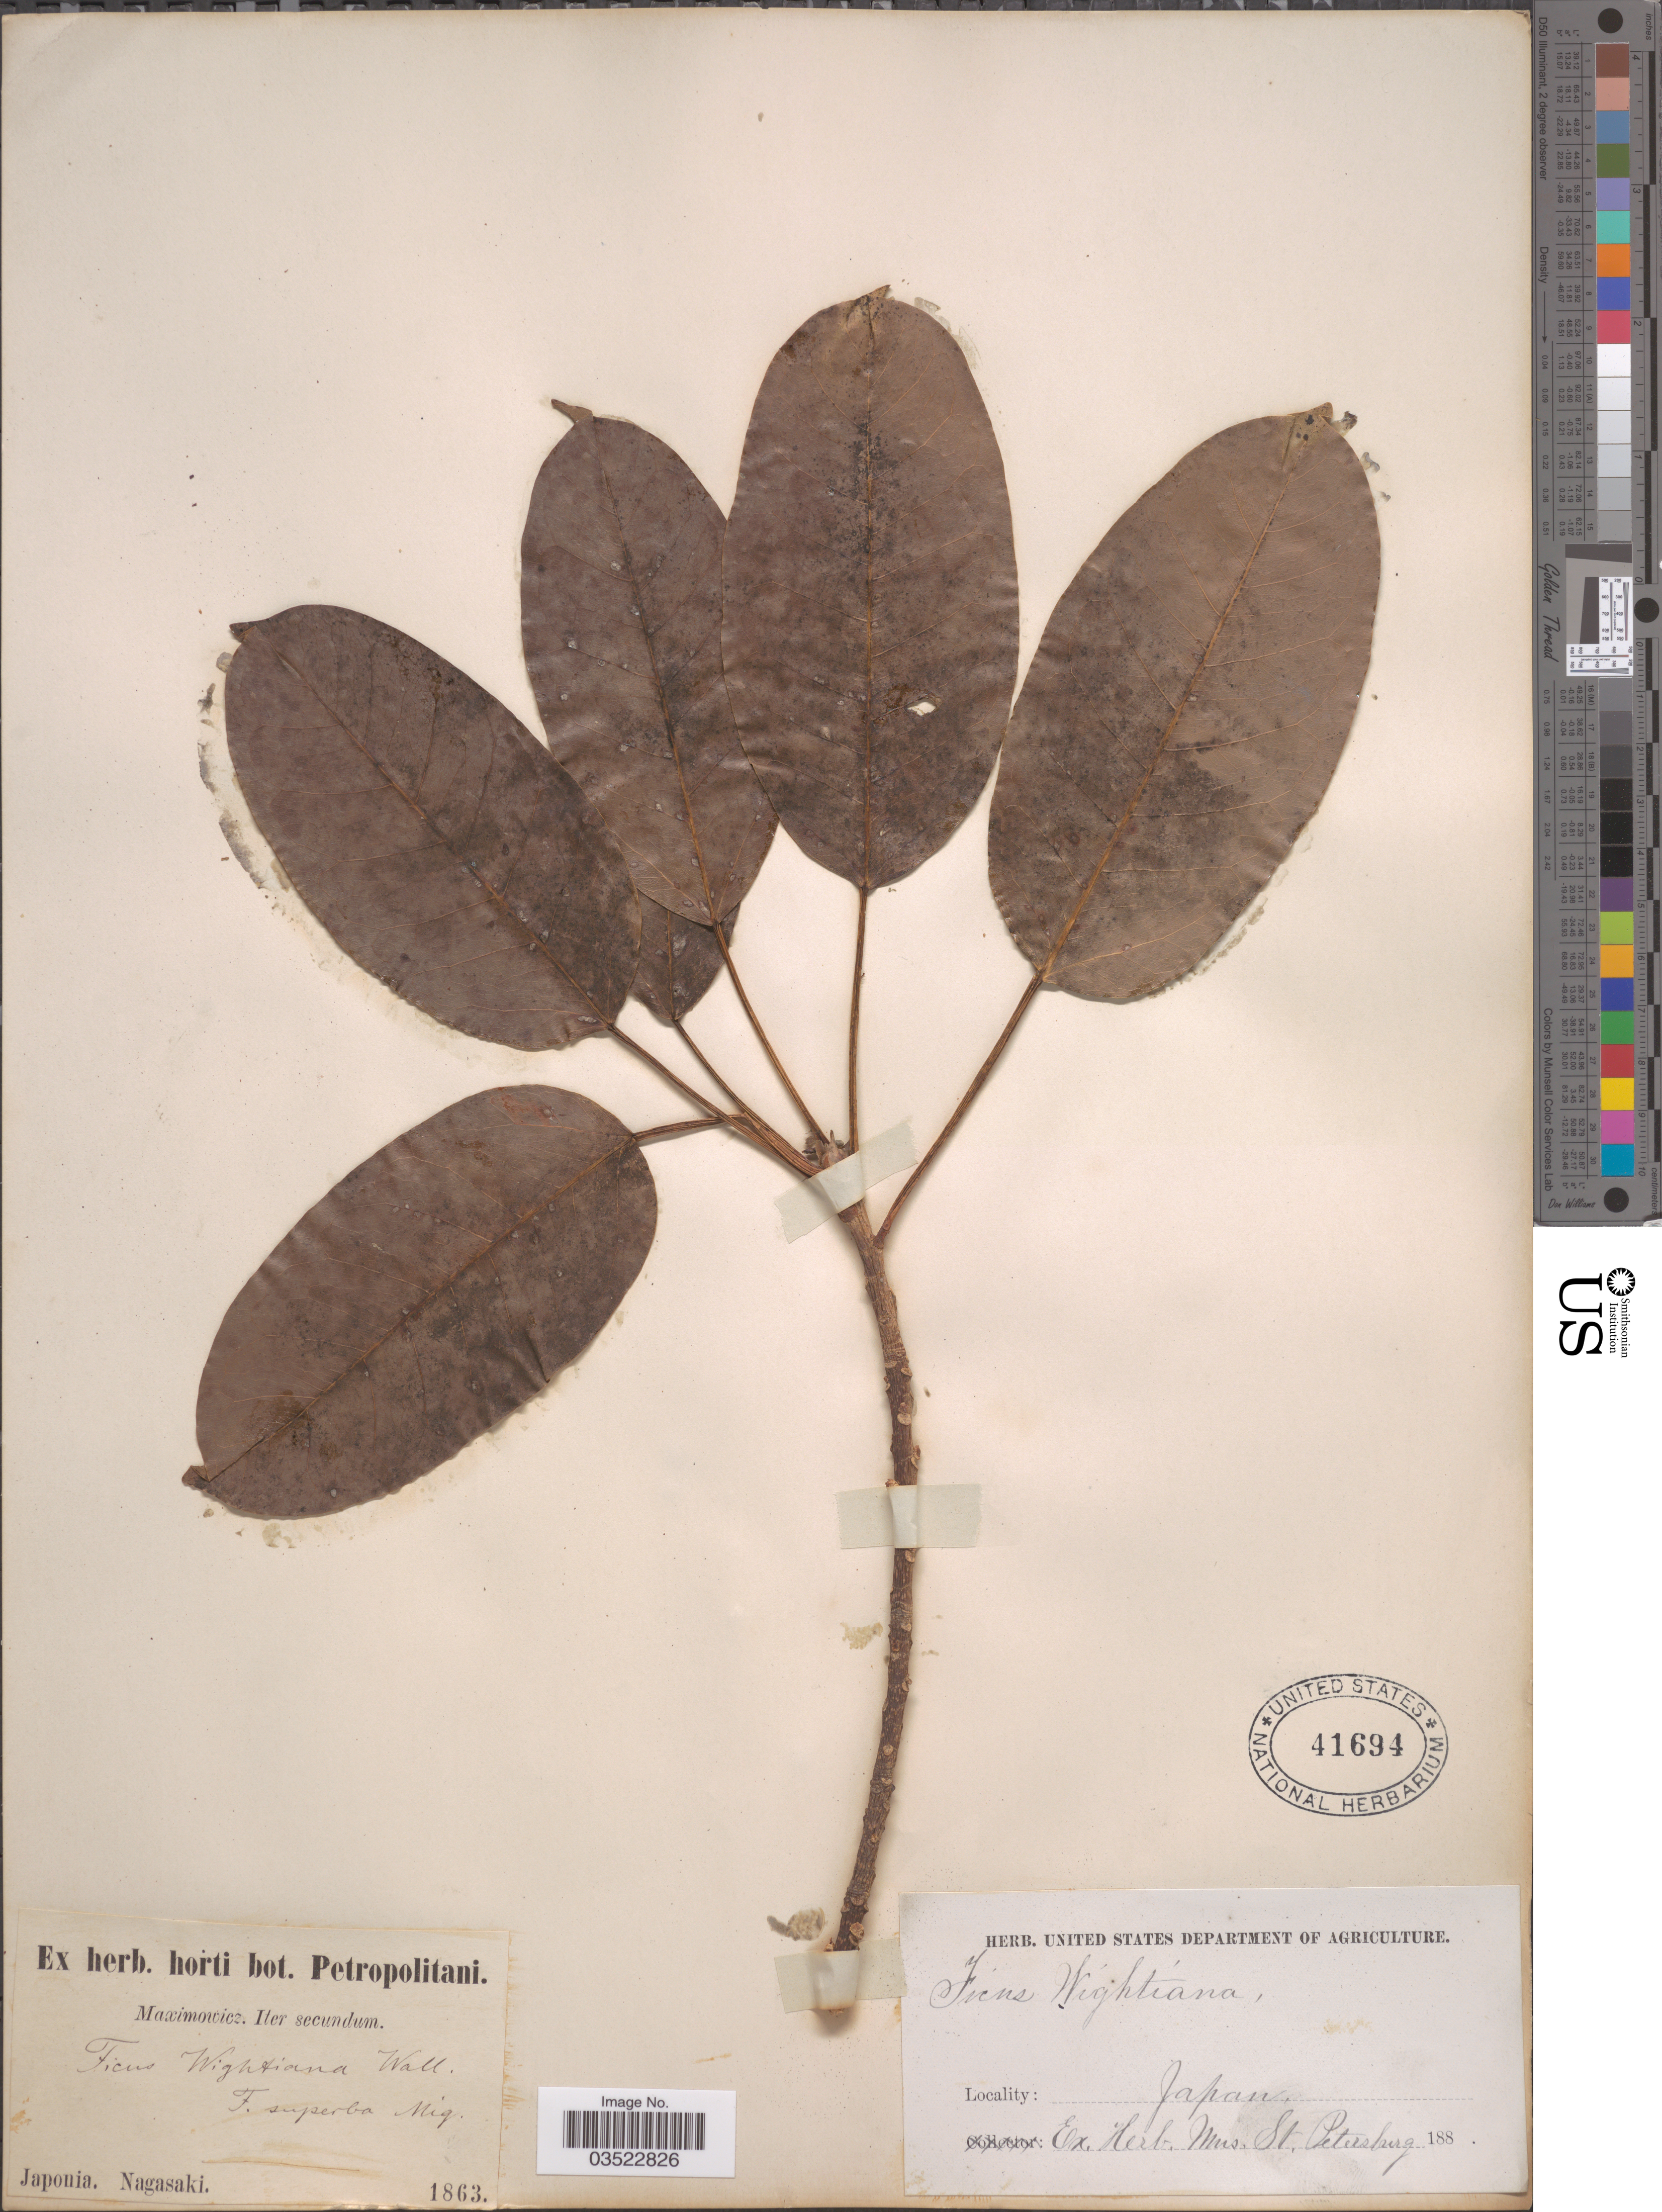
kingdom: Plantae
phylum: Tracheophyta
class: Magnoliopsida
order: Rosales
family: Moraceae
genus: Ficus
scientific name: Ficus superba var. japonica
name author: Miq.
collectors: Maximowicz, --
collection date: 1863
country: Japan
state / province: Nagasaki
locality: Iter secundum. Japonia. Nagasaki.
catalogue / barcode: US 41694